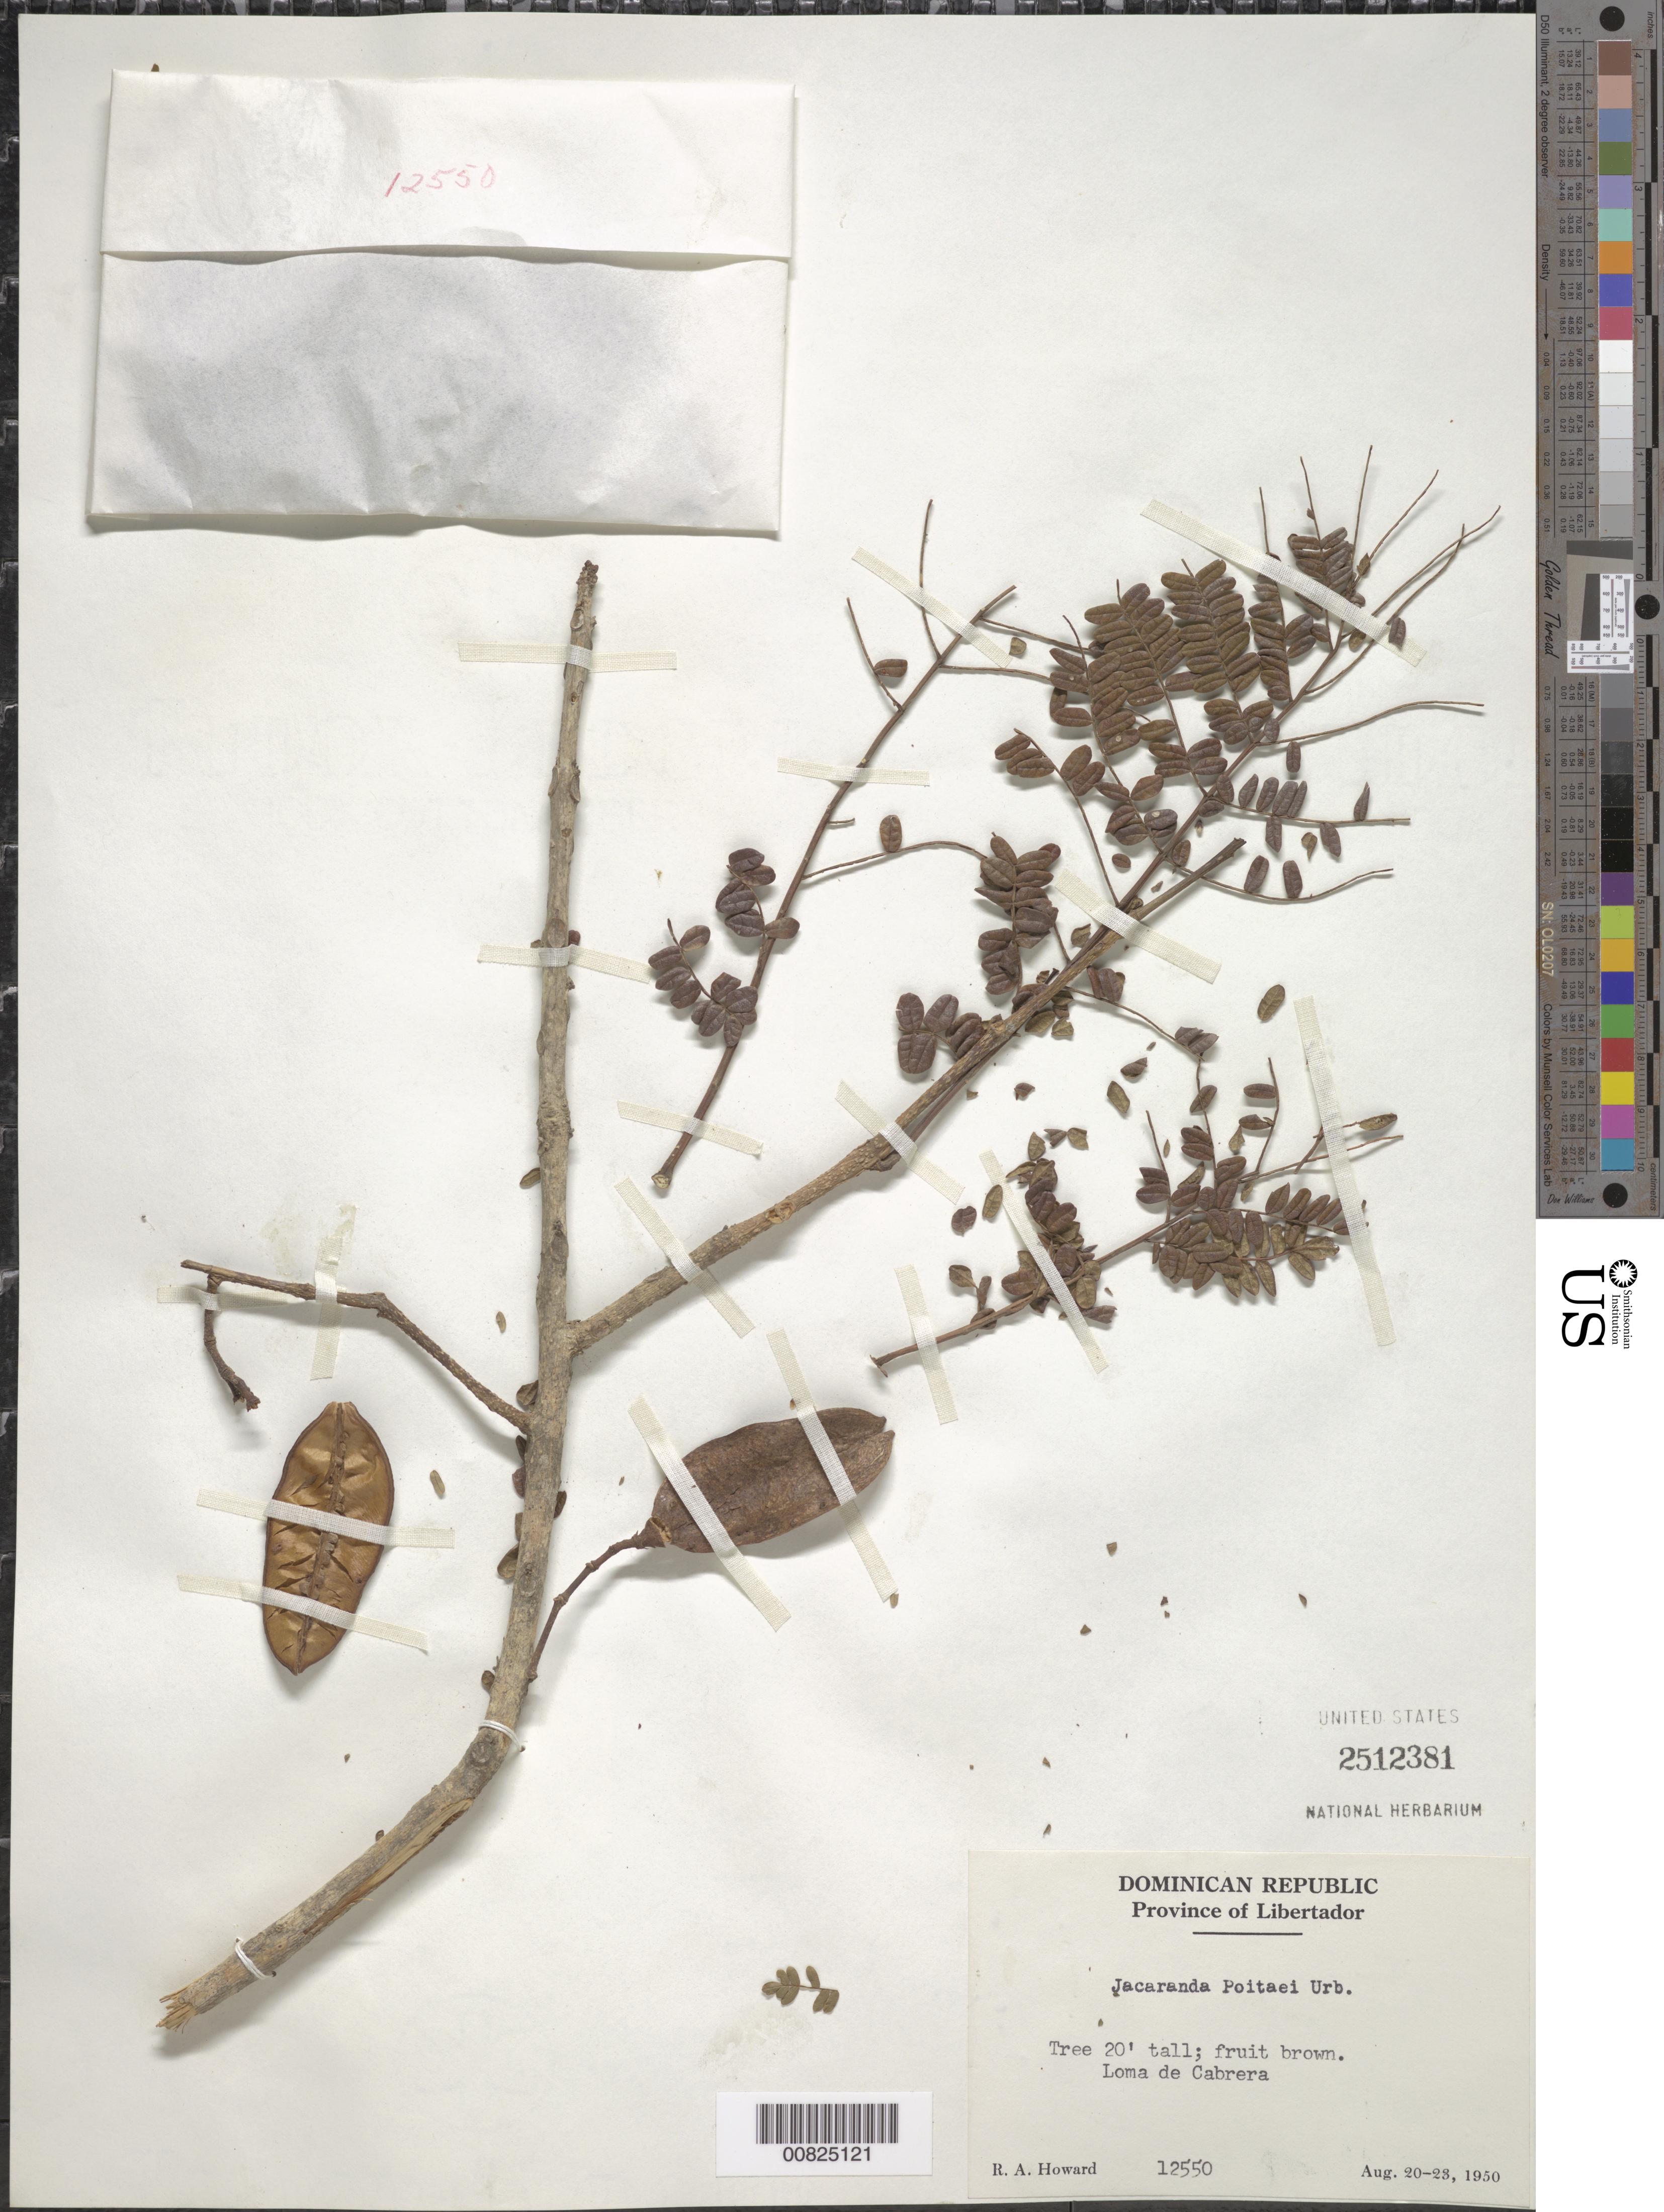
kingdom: Plantae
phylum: Tracheophyta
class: Magnoliopsida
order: Lamiales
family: Bignoniaceae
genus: Jacaranda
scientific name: Jacaranda poitaei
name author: Urb.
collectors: R. A. Howard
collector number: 12250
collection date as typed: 20 Aug 1950 to 23 Aug 1950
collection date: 1950-08-20/1950-08-23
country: Dominican Republic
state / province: Dajabon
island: Hispaniola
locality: Loma de Cabrera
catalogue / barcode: US 2512381